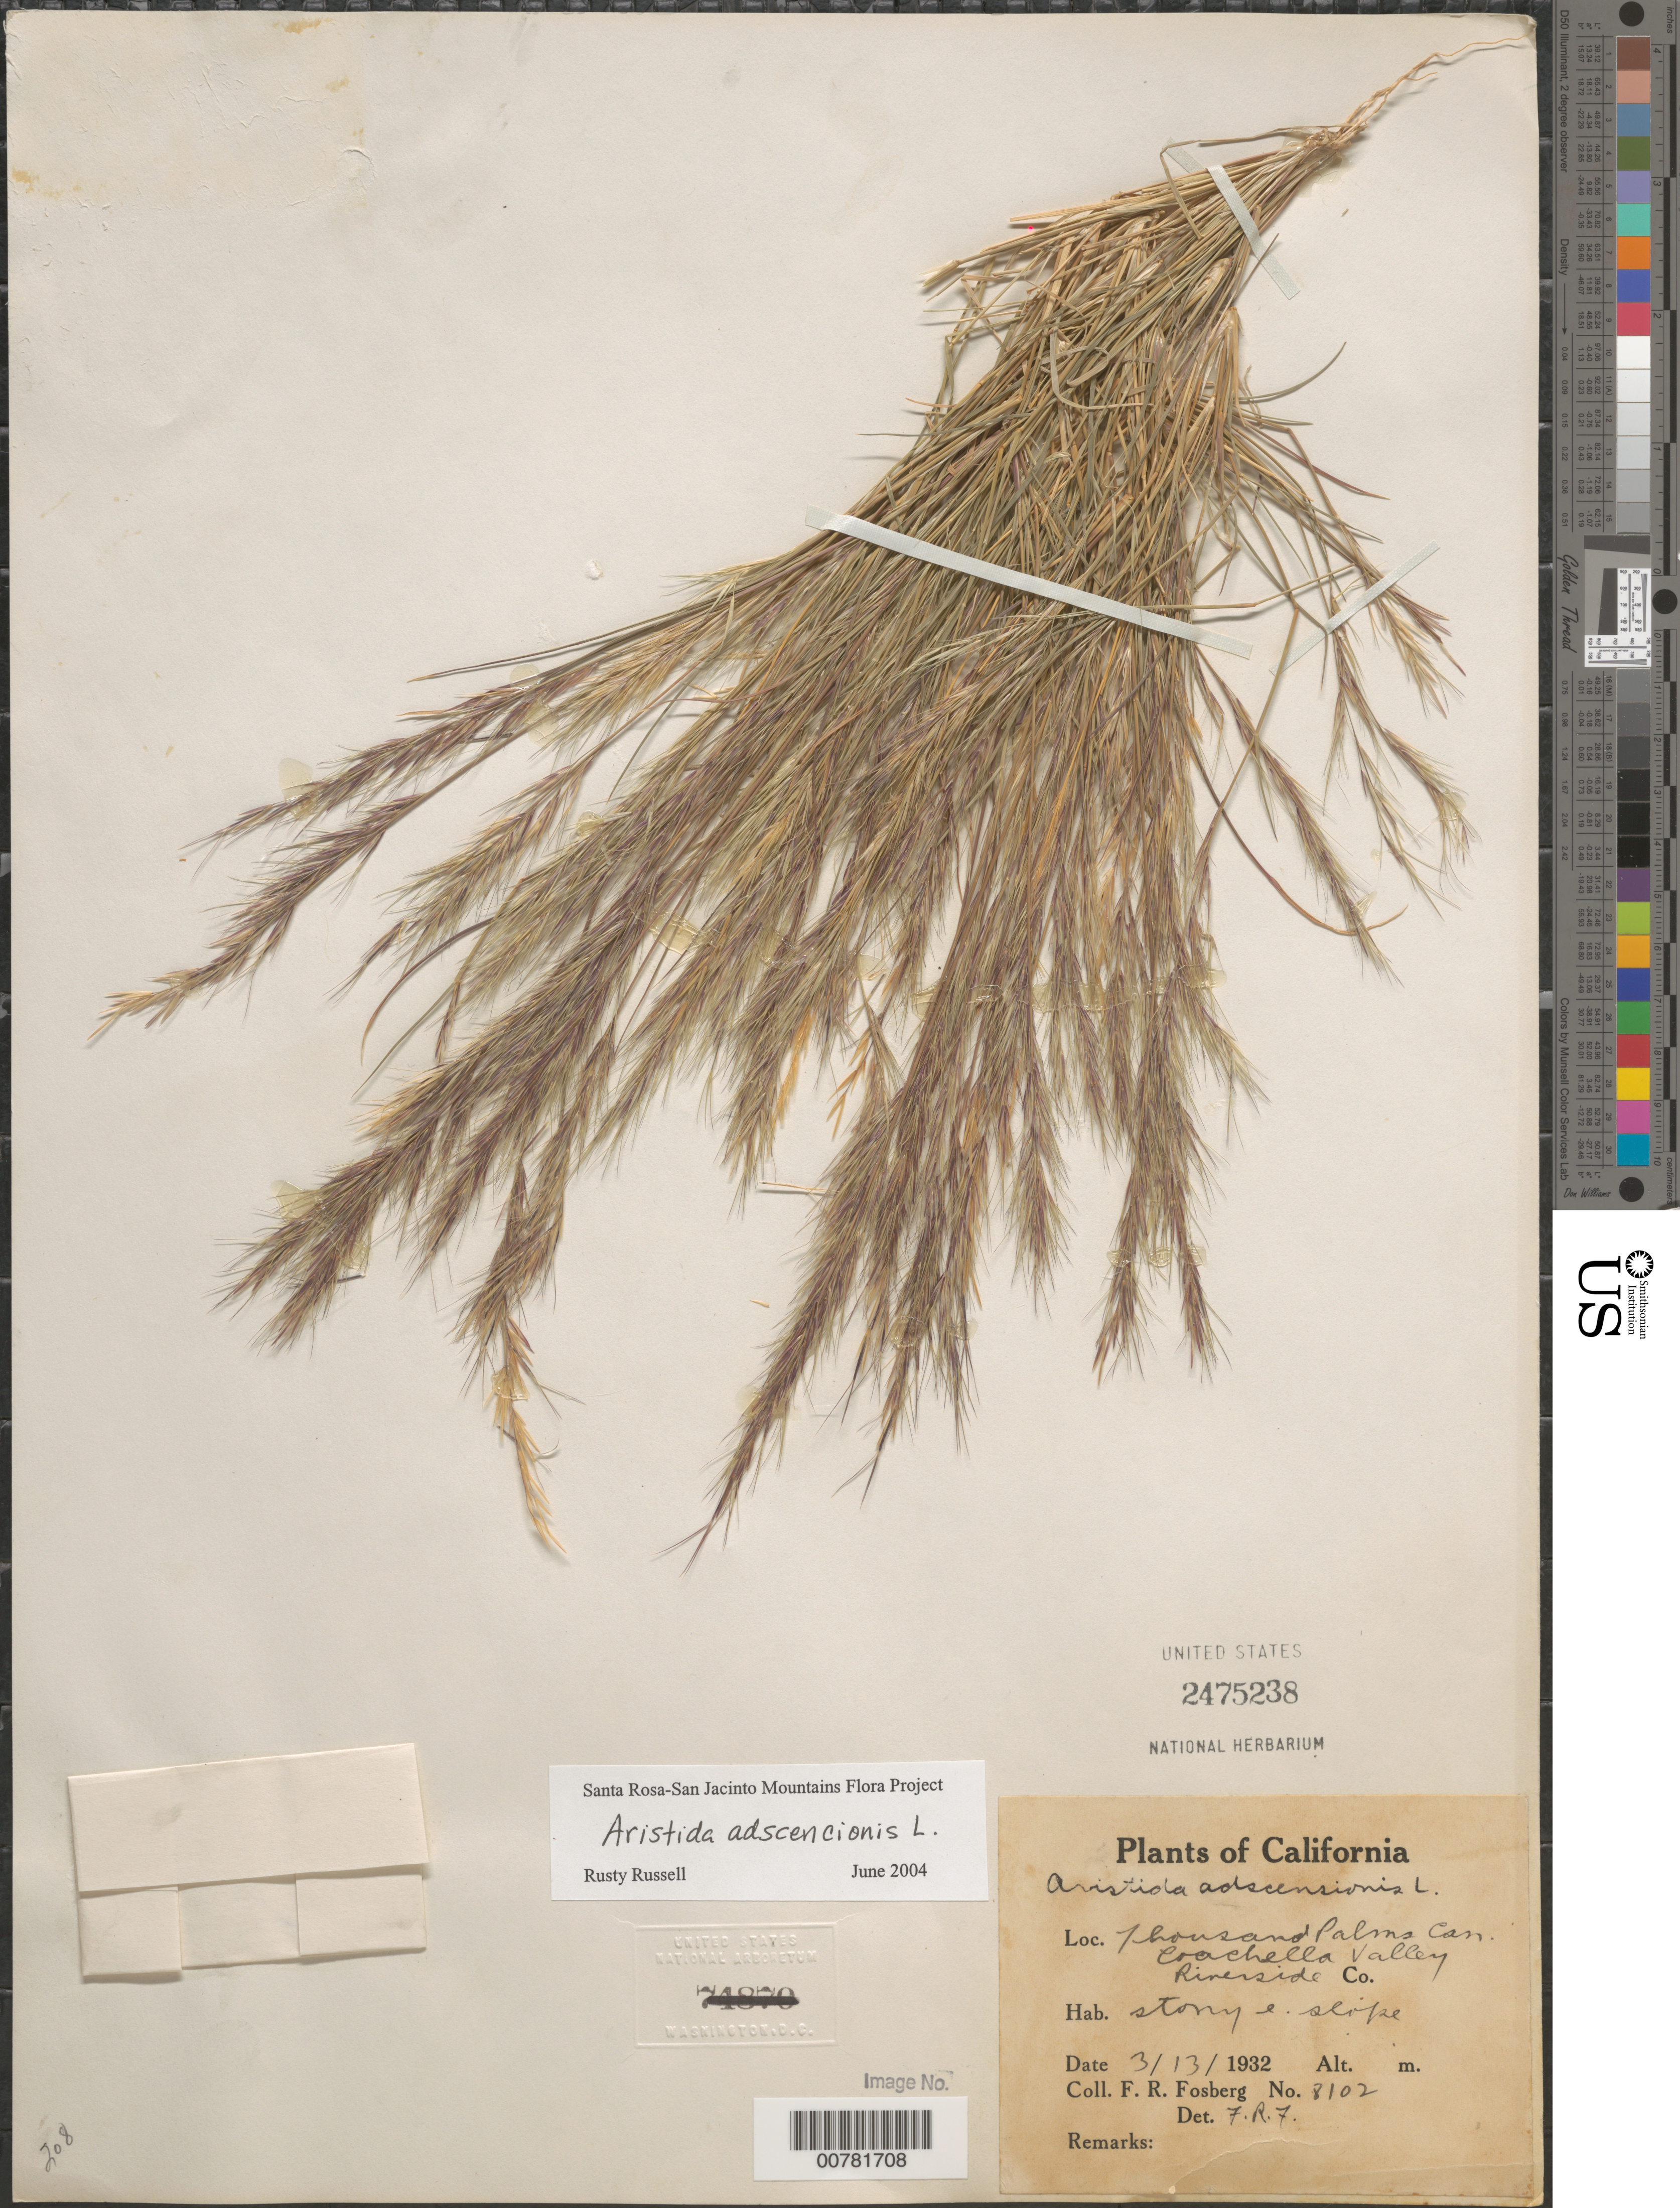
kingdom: Plantae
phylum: Tracheophyta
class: Liliopsida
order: Poales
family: Poaceae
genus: Aristida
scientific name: Aristida adscensionis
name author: L.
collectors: F. R. Fosberg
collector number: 8102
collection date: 1932-03-13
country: United States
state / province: California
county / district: Riverside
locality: Thousand Palms Can. Coachella Valley. Riverside Co.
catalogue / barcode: US 2475238